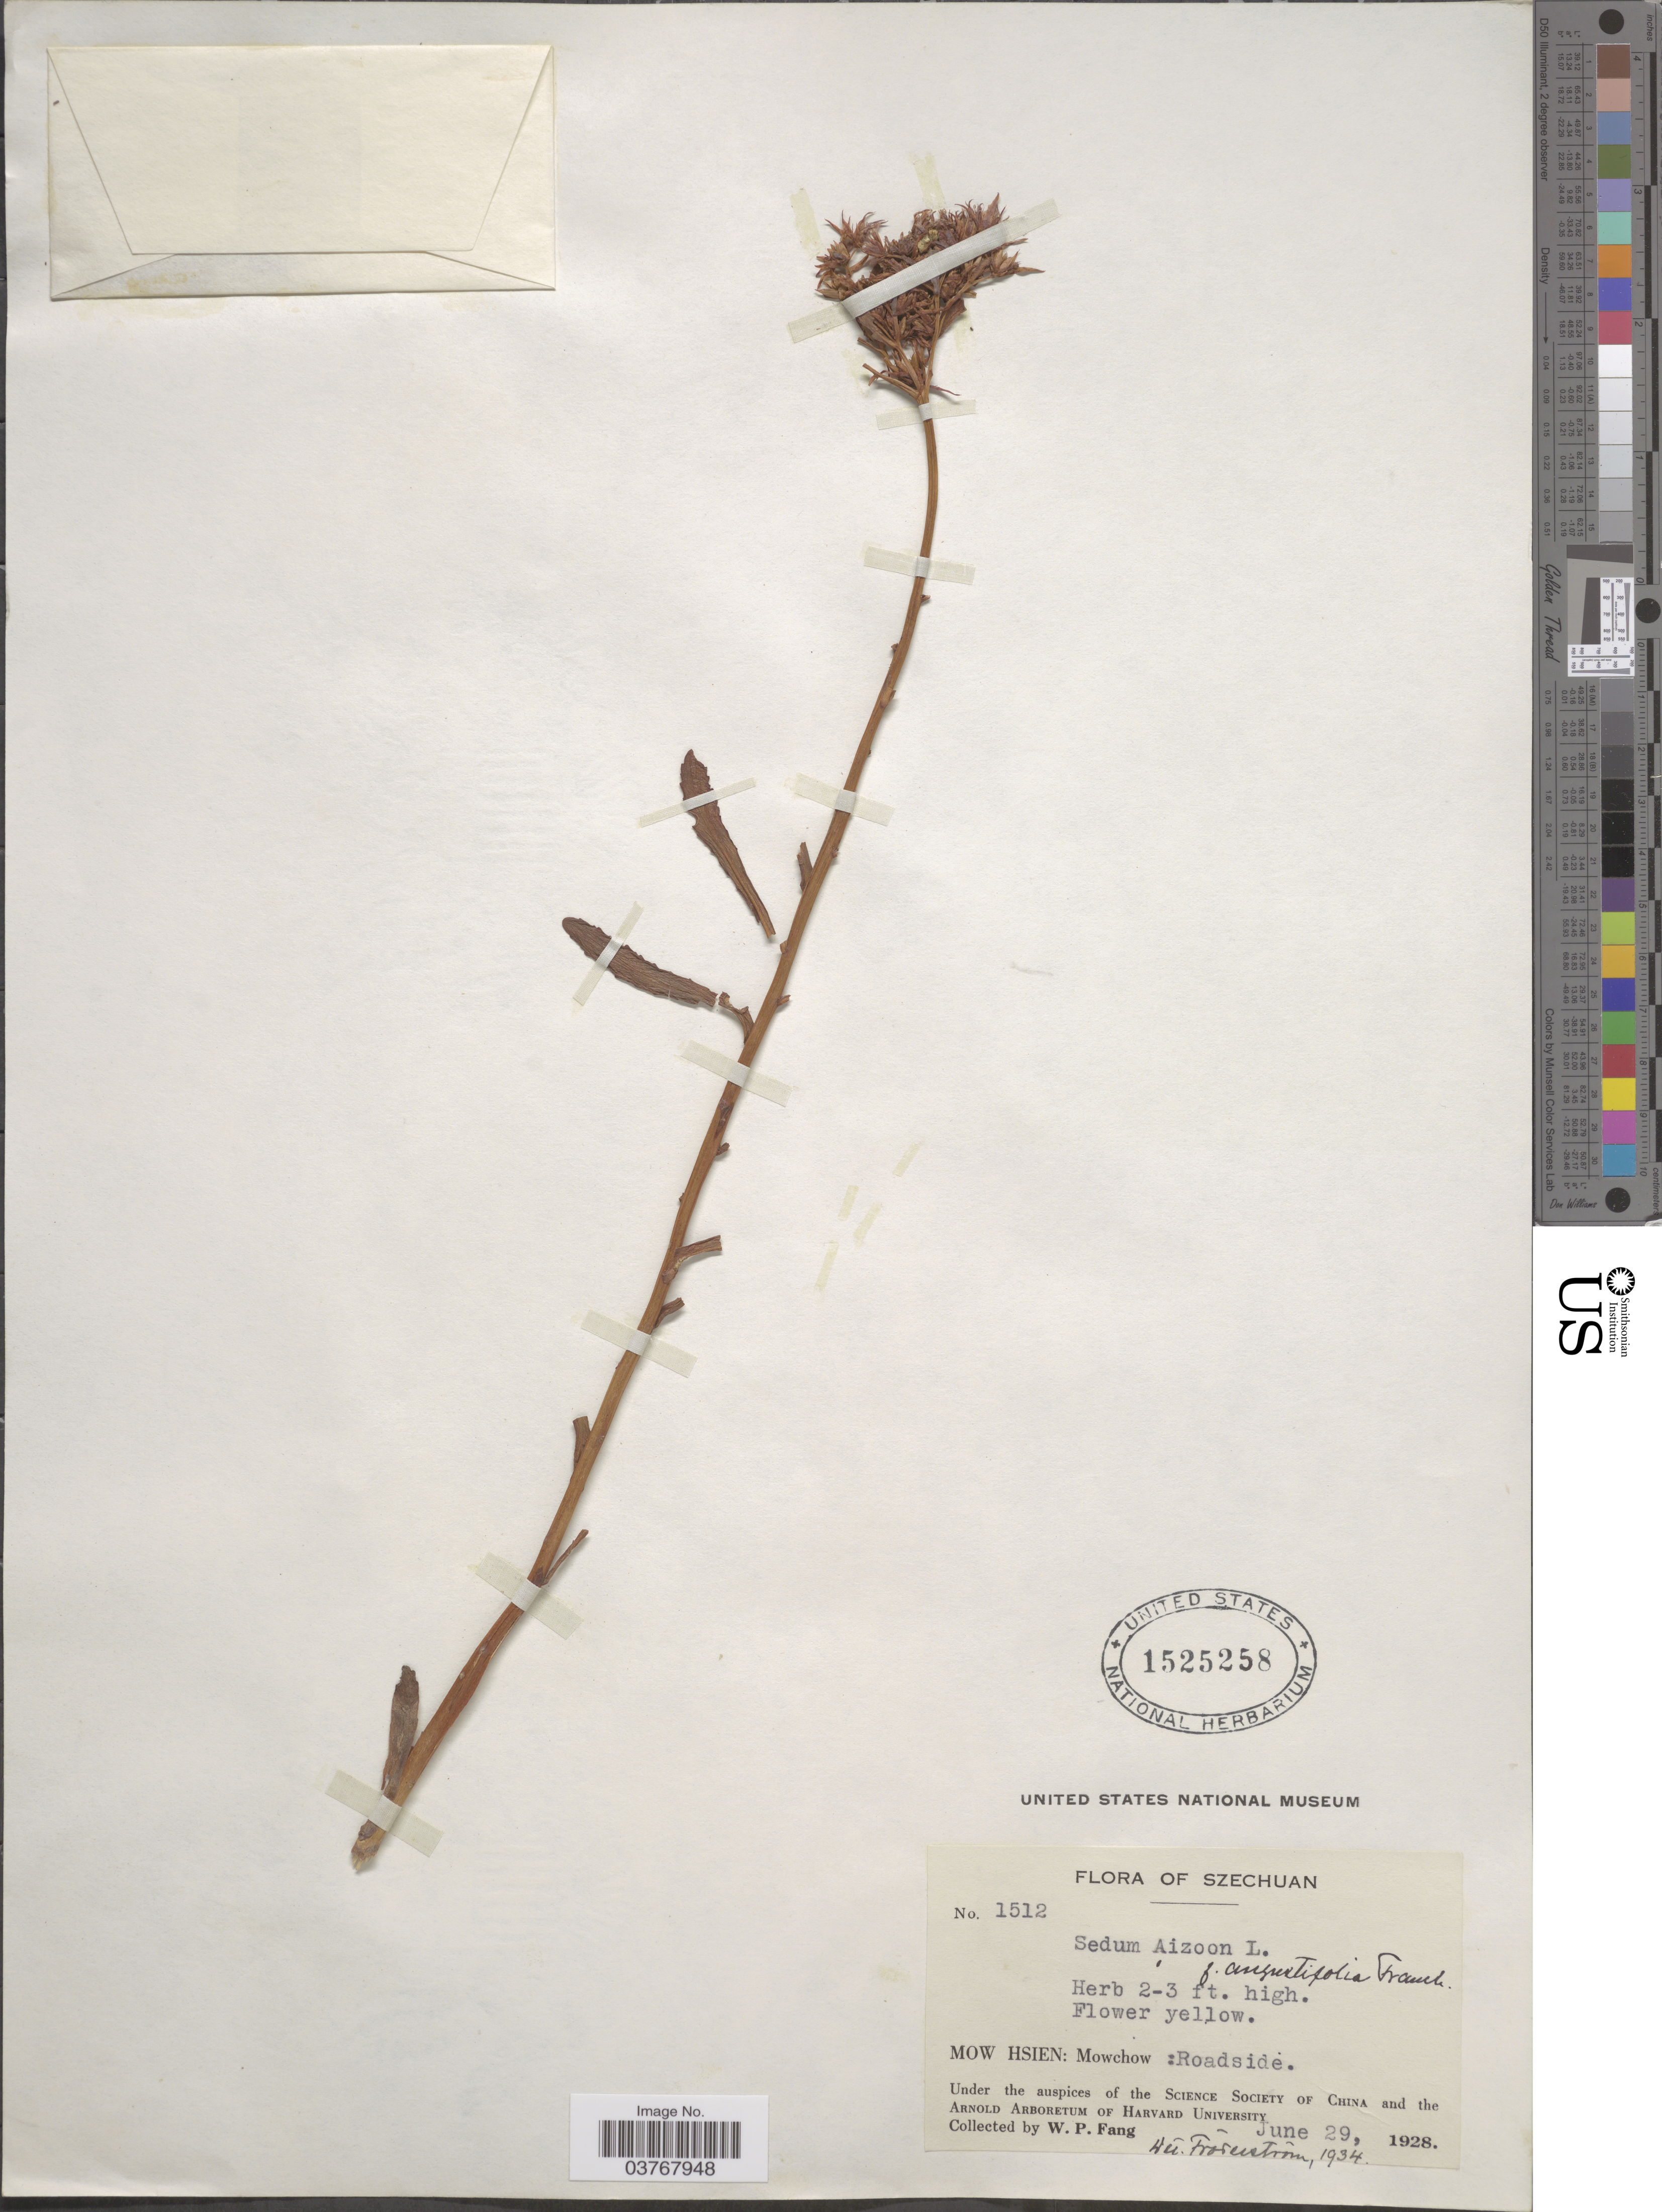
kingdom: Plantae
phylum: Tracheophyta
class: Magnoliopsida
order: Saxifragales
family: Crassulaceae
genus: Phedimus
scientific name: Phedimus aizoon var. yamatutae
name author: (N. Kitagawa) H. Ohba et al.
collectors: W. P. Fang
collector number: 1512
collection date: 1928-06-29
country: China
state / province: Sichuan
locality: Szechuan. Mow Hsien: Mowchow: Roadside.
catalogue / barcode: US 1525258